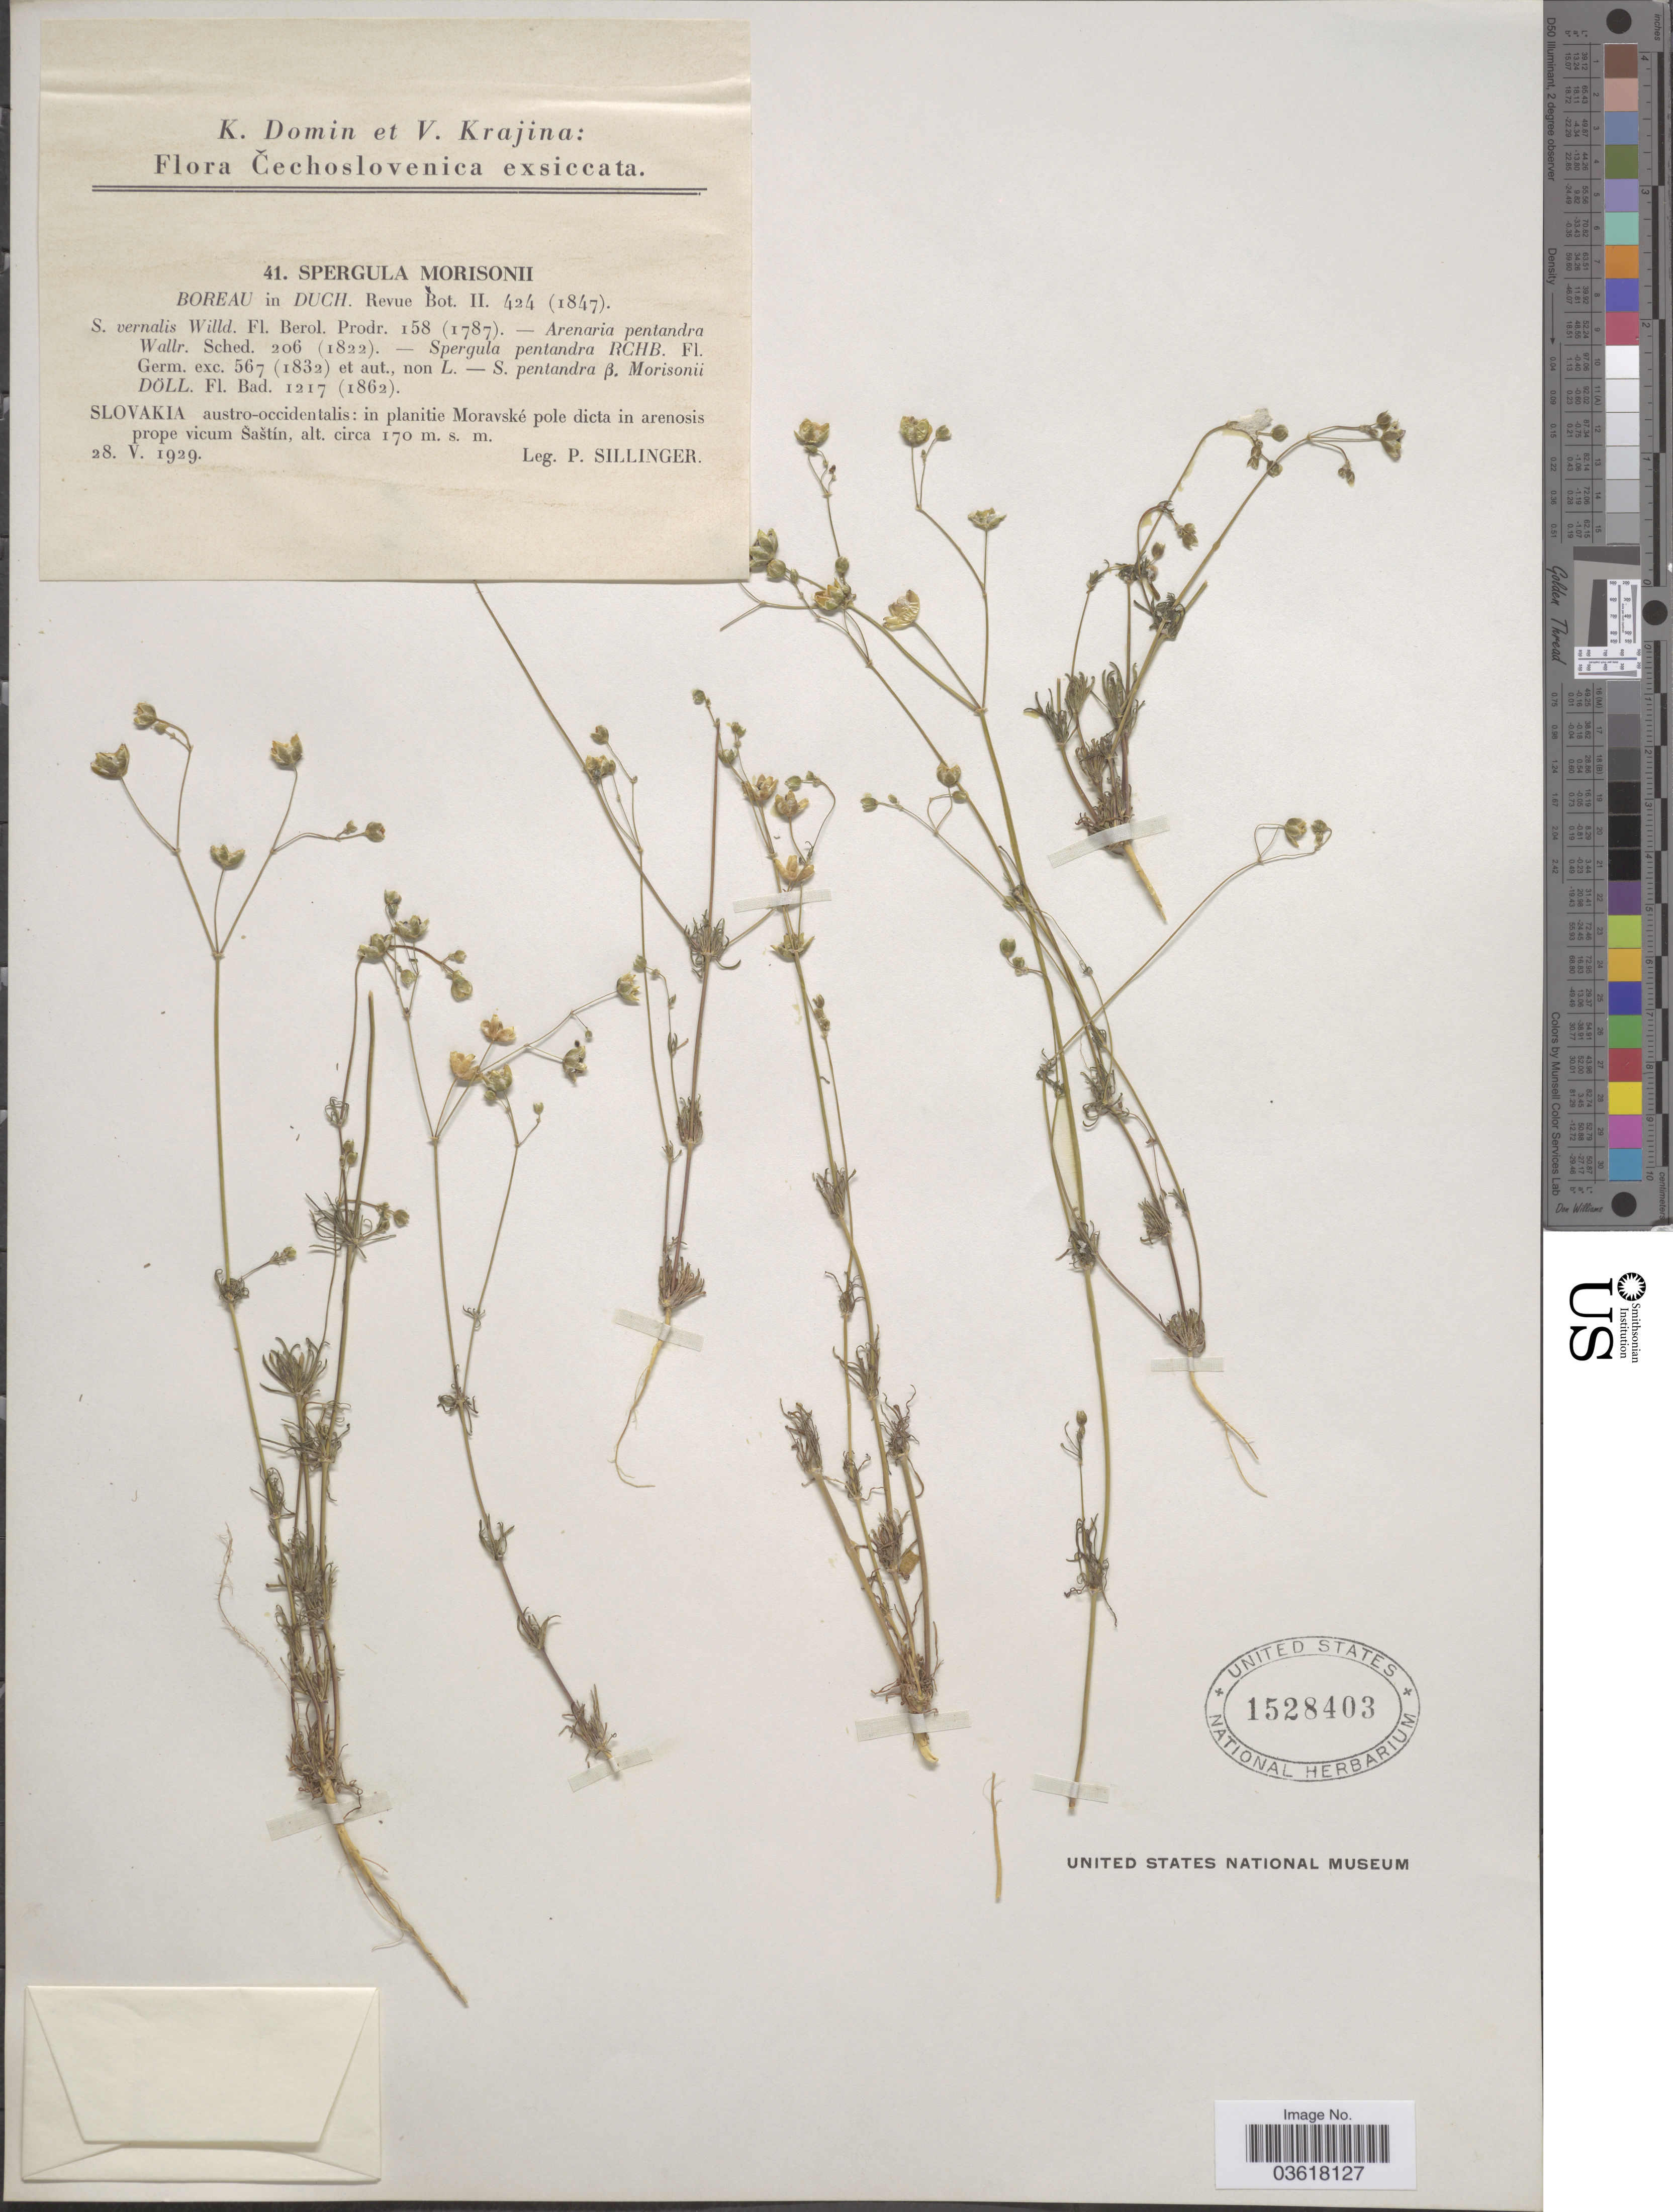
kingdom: Plantae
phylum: Tracheophyta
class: Magnoliopsida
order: Caryophyllales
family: Caryophyllaceae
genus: Spergula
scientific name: Spergula morisonii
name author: Boreau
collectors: P. Sillinger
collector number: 41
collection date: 1929-05-28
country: Slovakia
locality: Slovakia austro-occidentalis: in planitie Moravské pole dicta in arenosis prope vicum Šaštín.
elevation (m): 170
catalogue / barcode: US 1528403